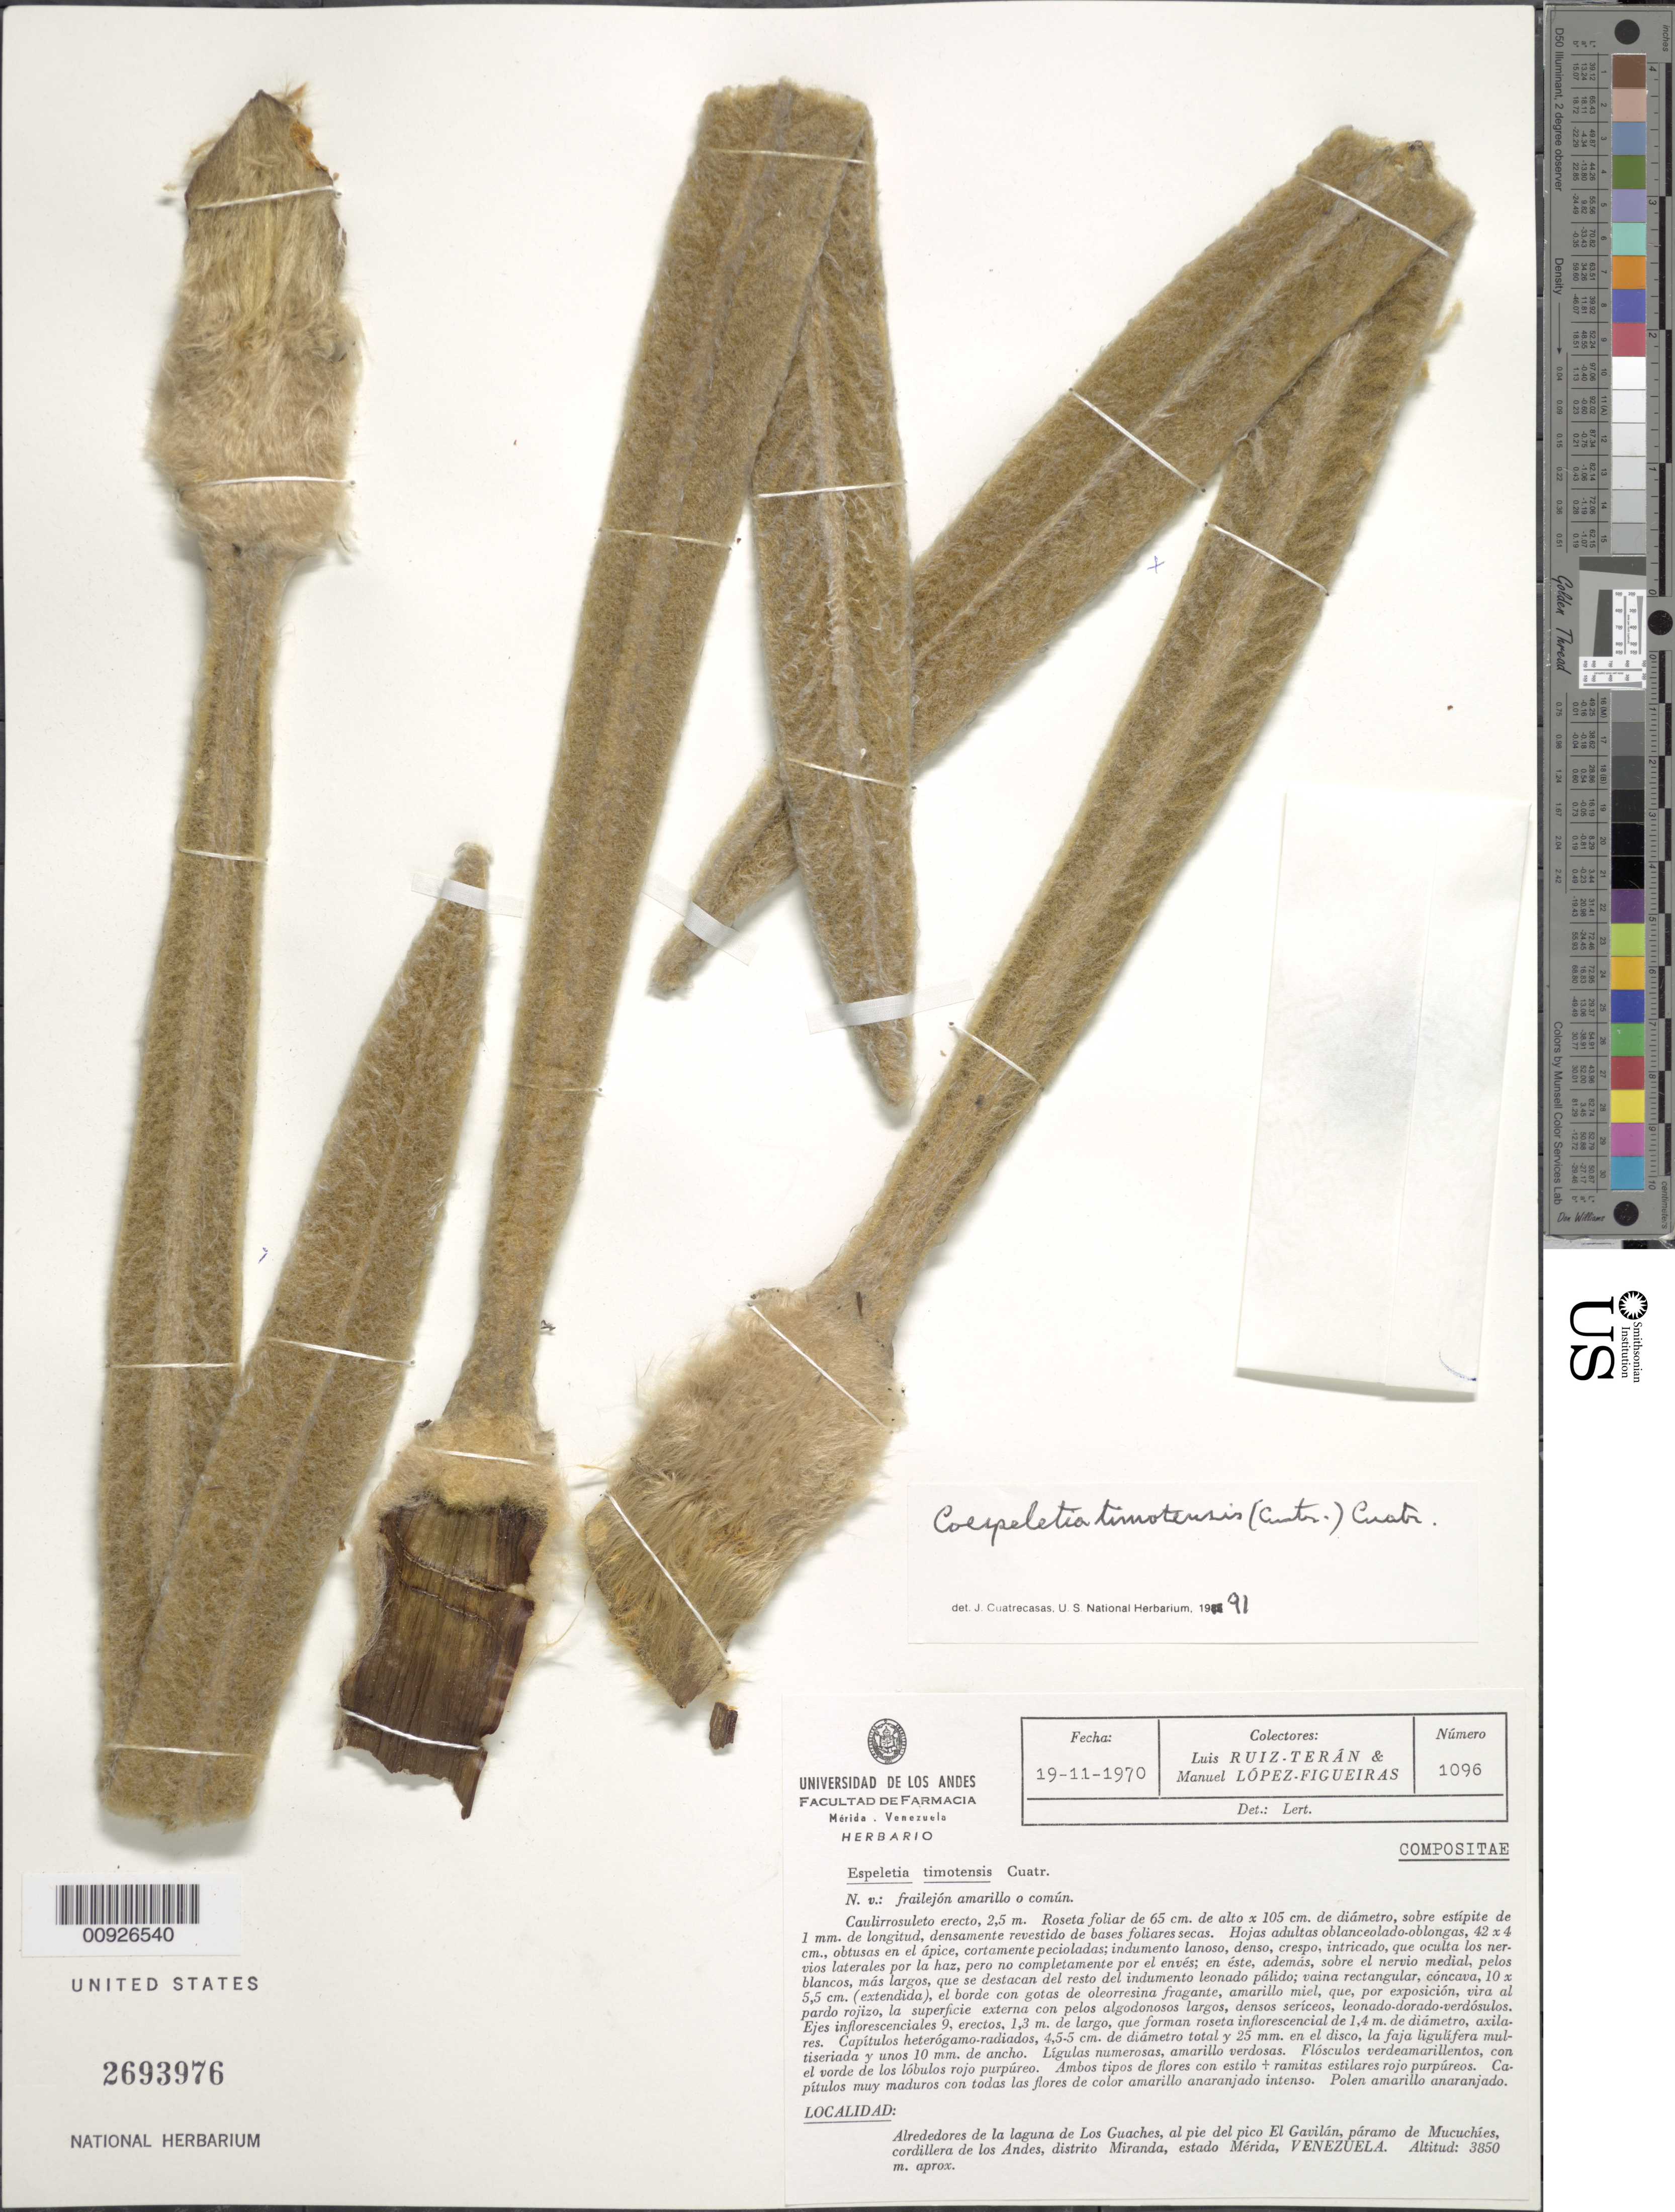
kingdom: Plantae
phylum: Tracheophyta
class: Magnoliopsida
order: Asterales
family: Asteraceae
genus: Coespeletia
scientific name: Coespeletia timotensis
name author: (Cuatrec.) Cuatrec.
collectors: L. E. Ruíz-Terán & M. López Figueiras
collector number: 1096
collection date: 1970-11-19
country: Venezuela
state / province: Mérida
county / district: Miranda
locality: P. de Mucuchíes. Alrededor de la Laguna de Los Guaches, al pie del Pico El Gavilán.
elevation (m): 3850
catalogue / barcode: US 2693976